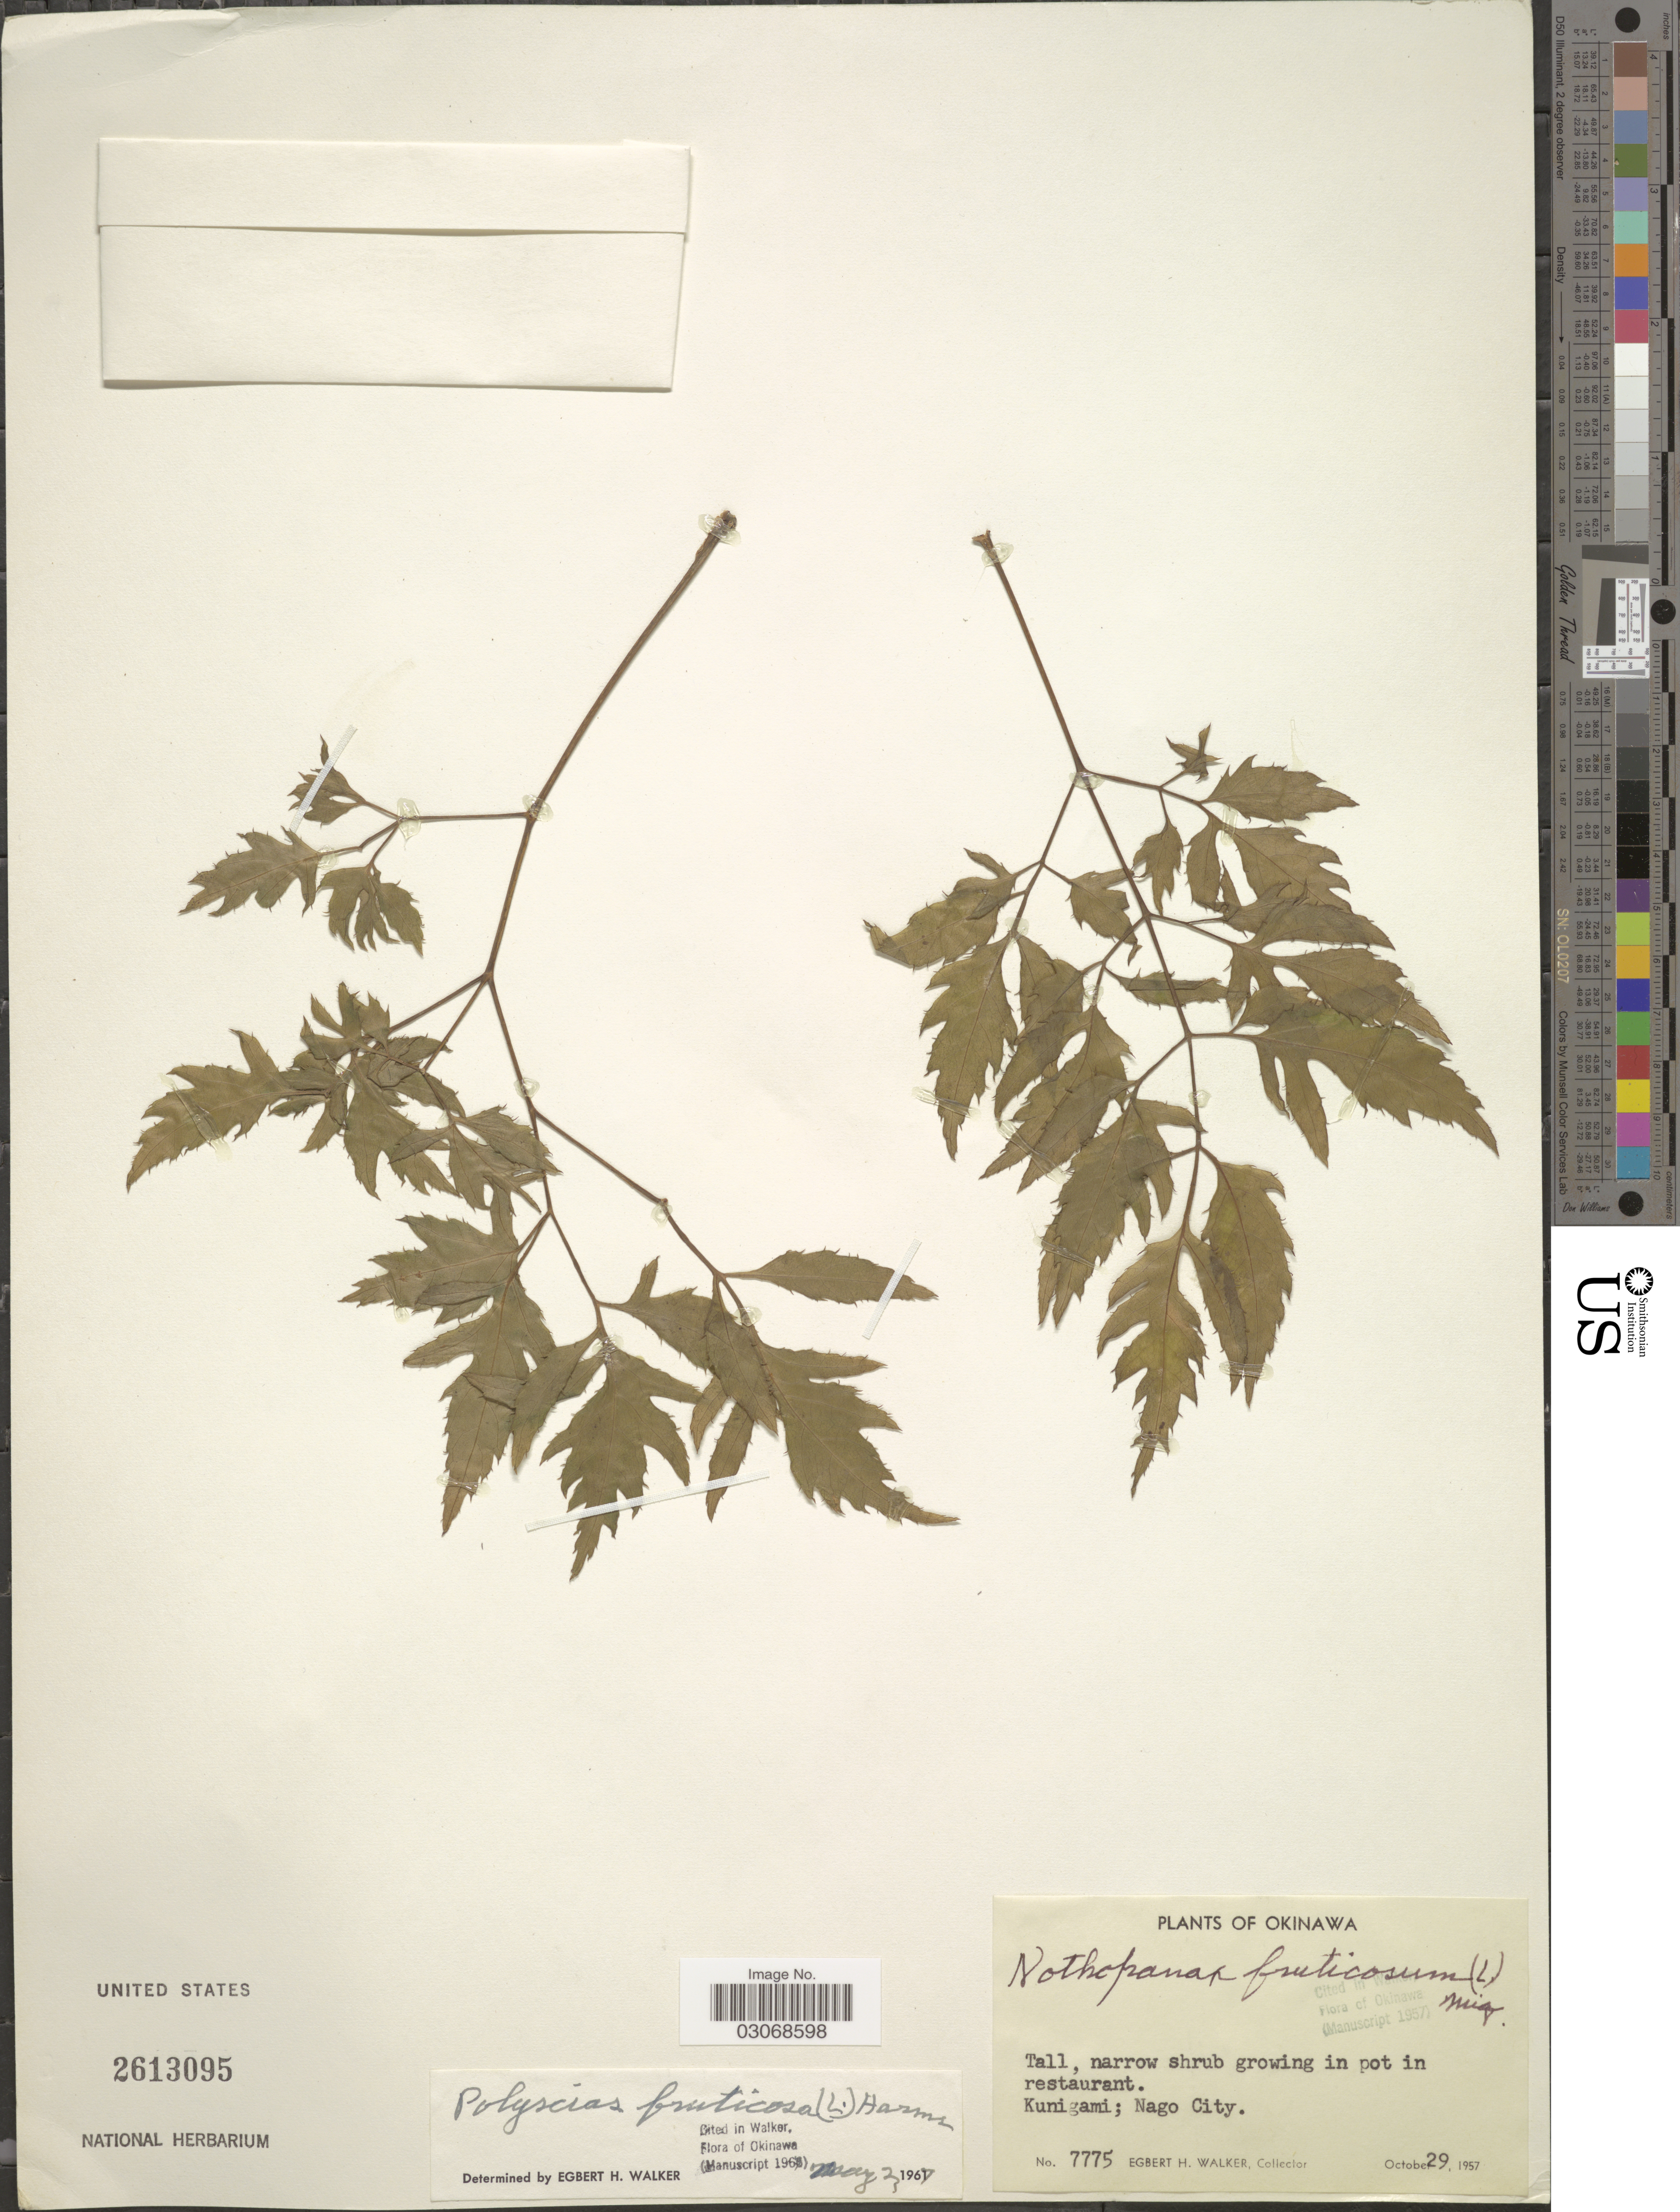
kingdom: Plantae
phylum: Tracheophyta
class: Magnoliopsida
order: Apiales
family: Araliaceae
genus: Polyscias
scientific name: Polyscias fruticosa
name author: (L.) Harms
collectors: E. H. Walker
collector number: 7775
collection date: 1957-10-29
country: Japan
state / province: Okinawa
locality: Kunigami; Nago City.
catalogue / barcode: US 2613095